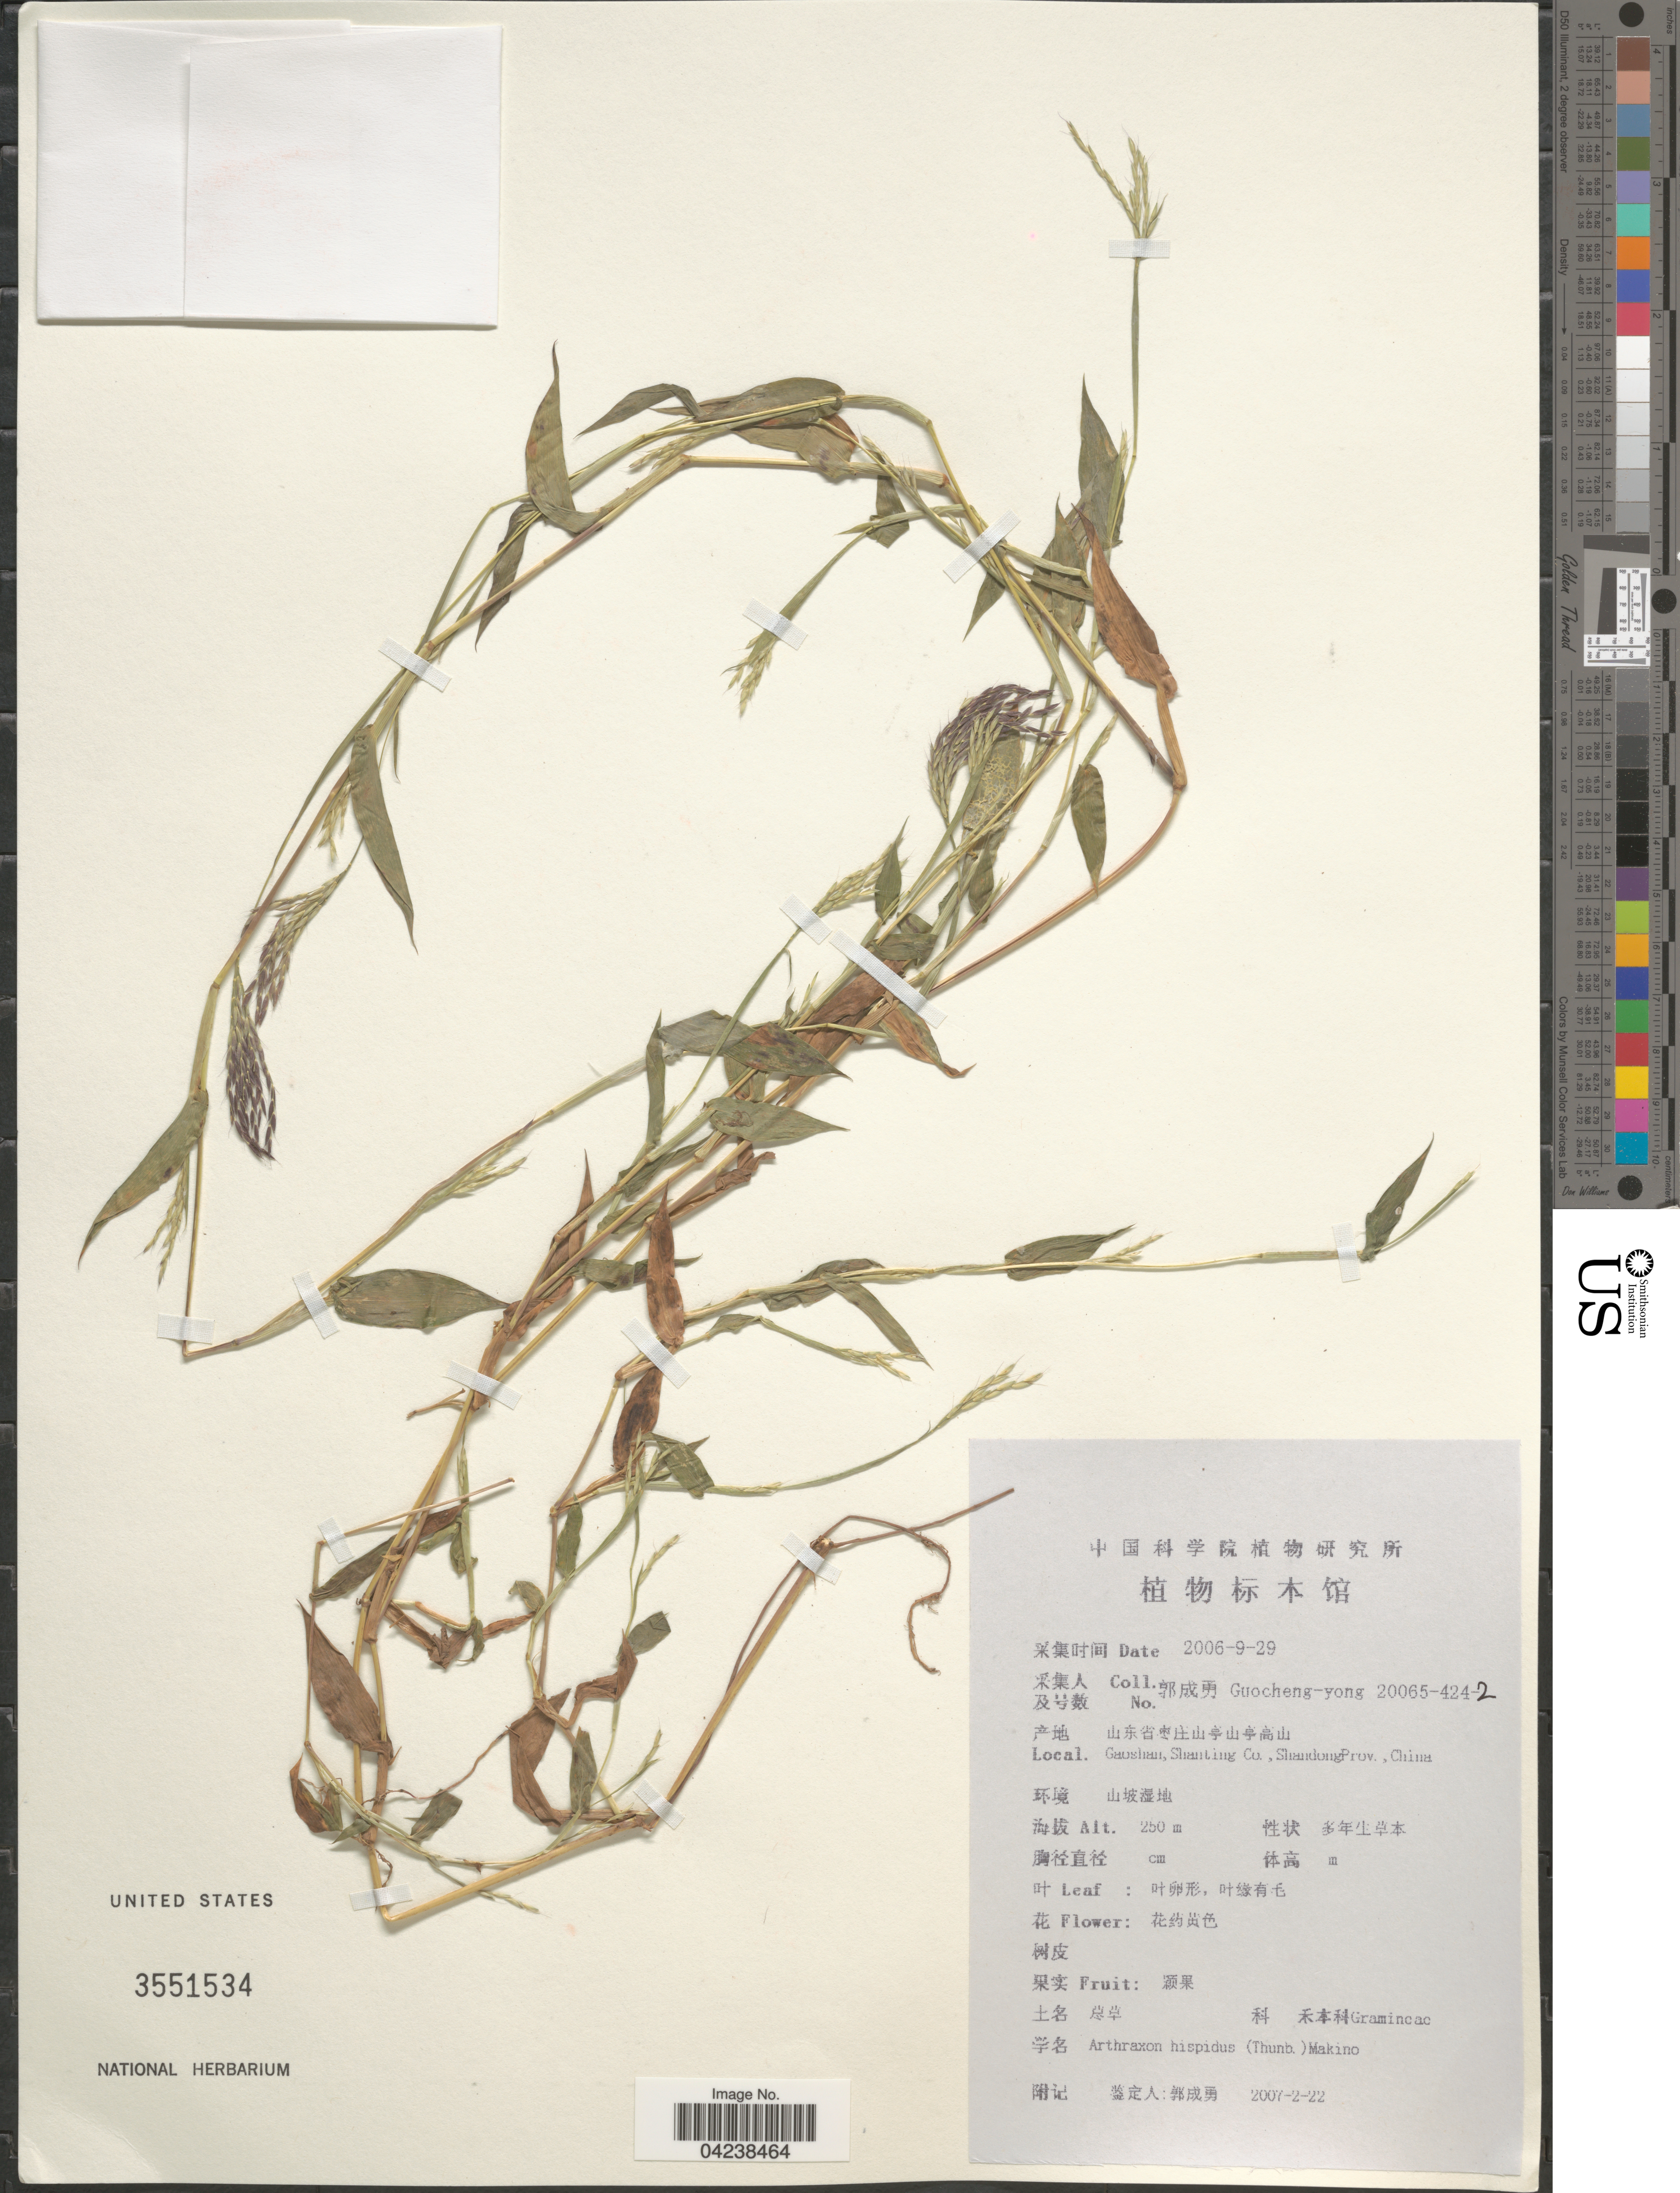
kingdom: Plantae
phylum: Tracheophyta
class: Liliopsida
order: Poales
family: Poaceae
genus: Arthraxon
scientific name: Arthraxon hispidus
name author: (Thunb.) Makino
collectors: Guo cheng-yong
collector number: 20065-424-2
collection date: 2006-09-29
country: China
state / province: Shandong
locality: Gaoshan, Shanting Co., Shandong Prov.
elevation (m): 250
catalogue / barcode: US 3551534